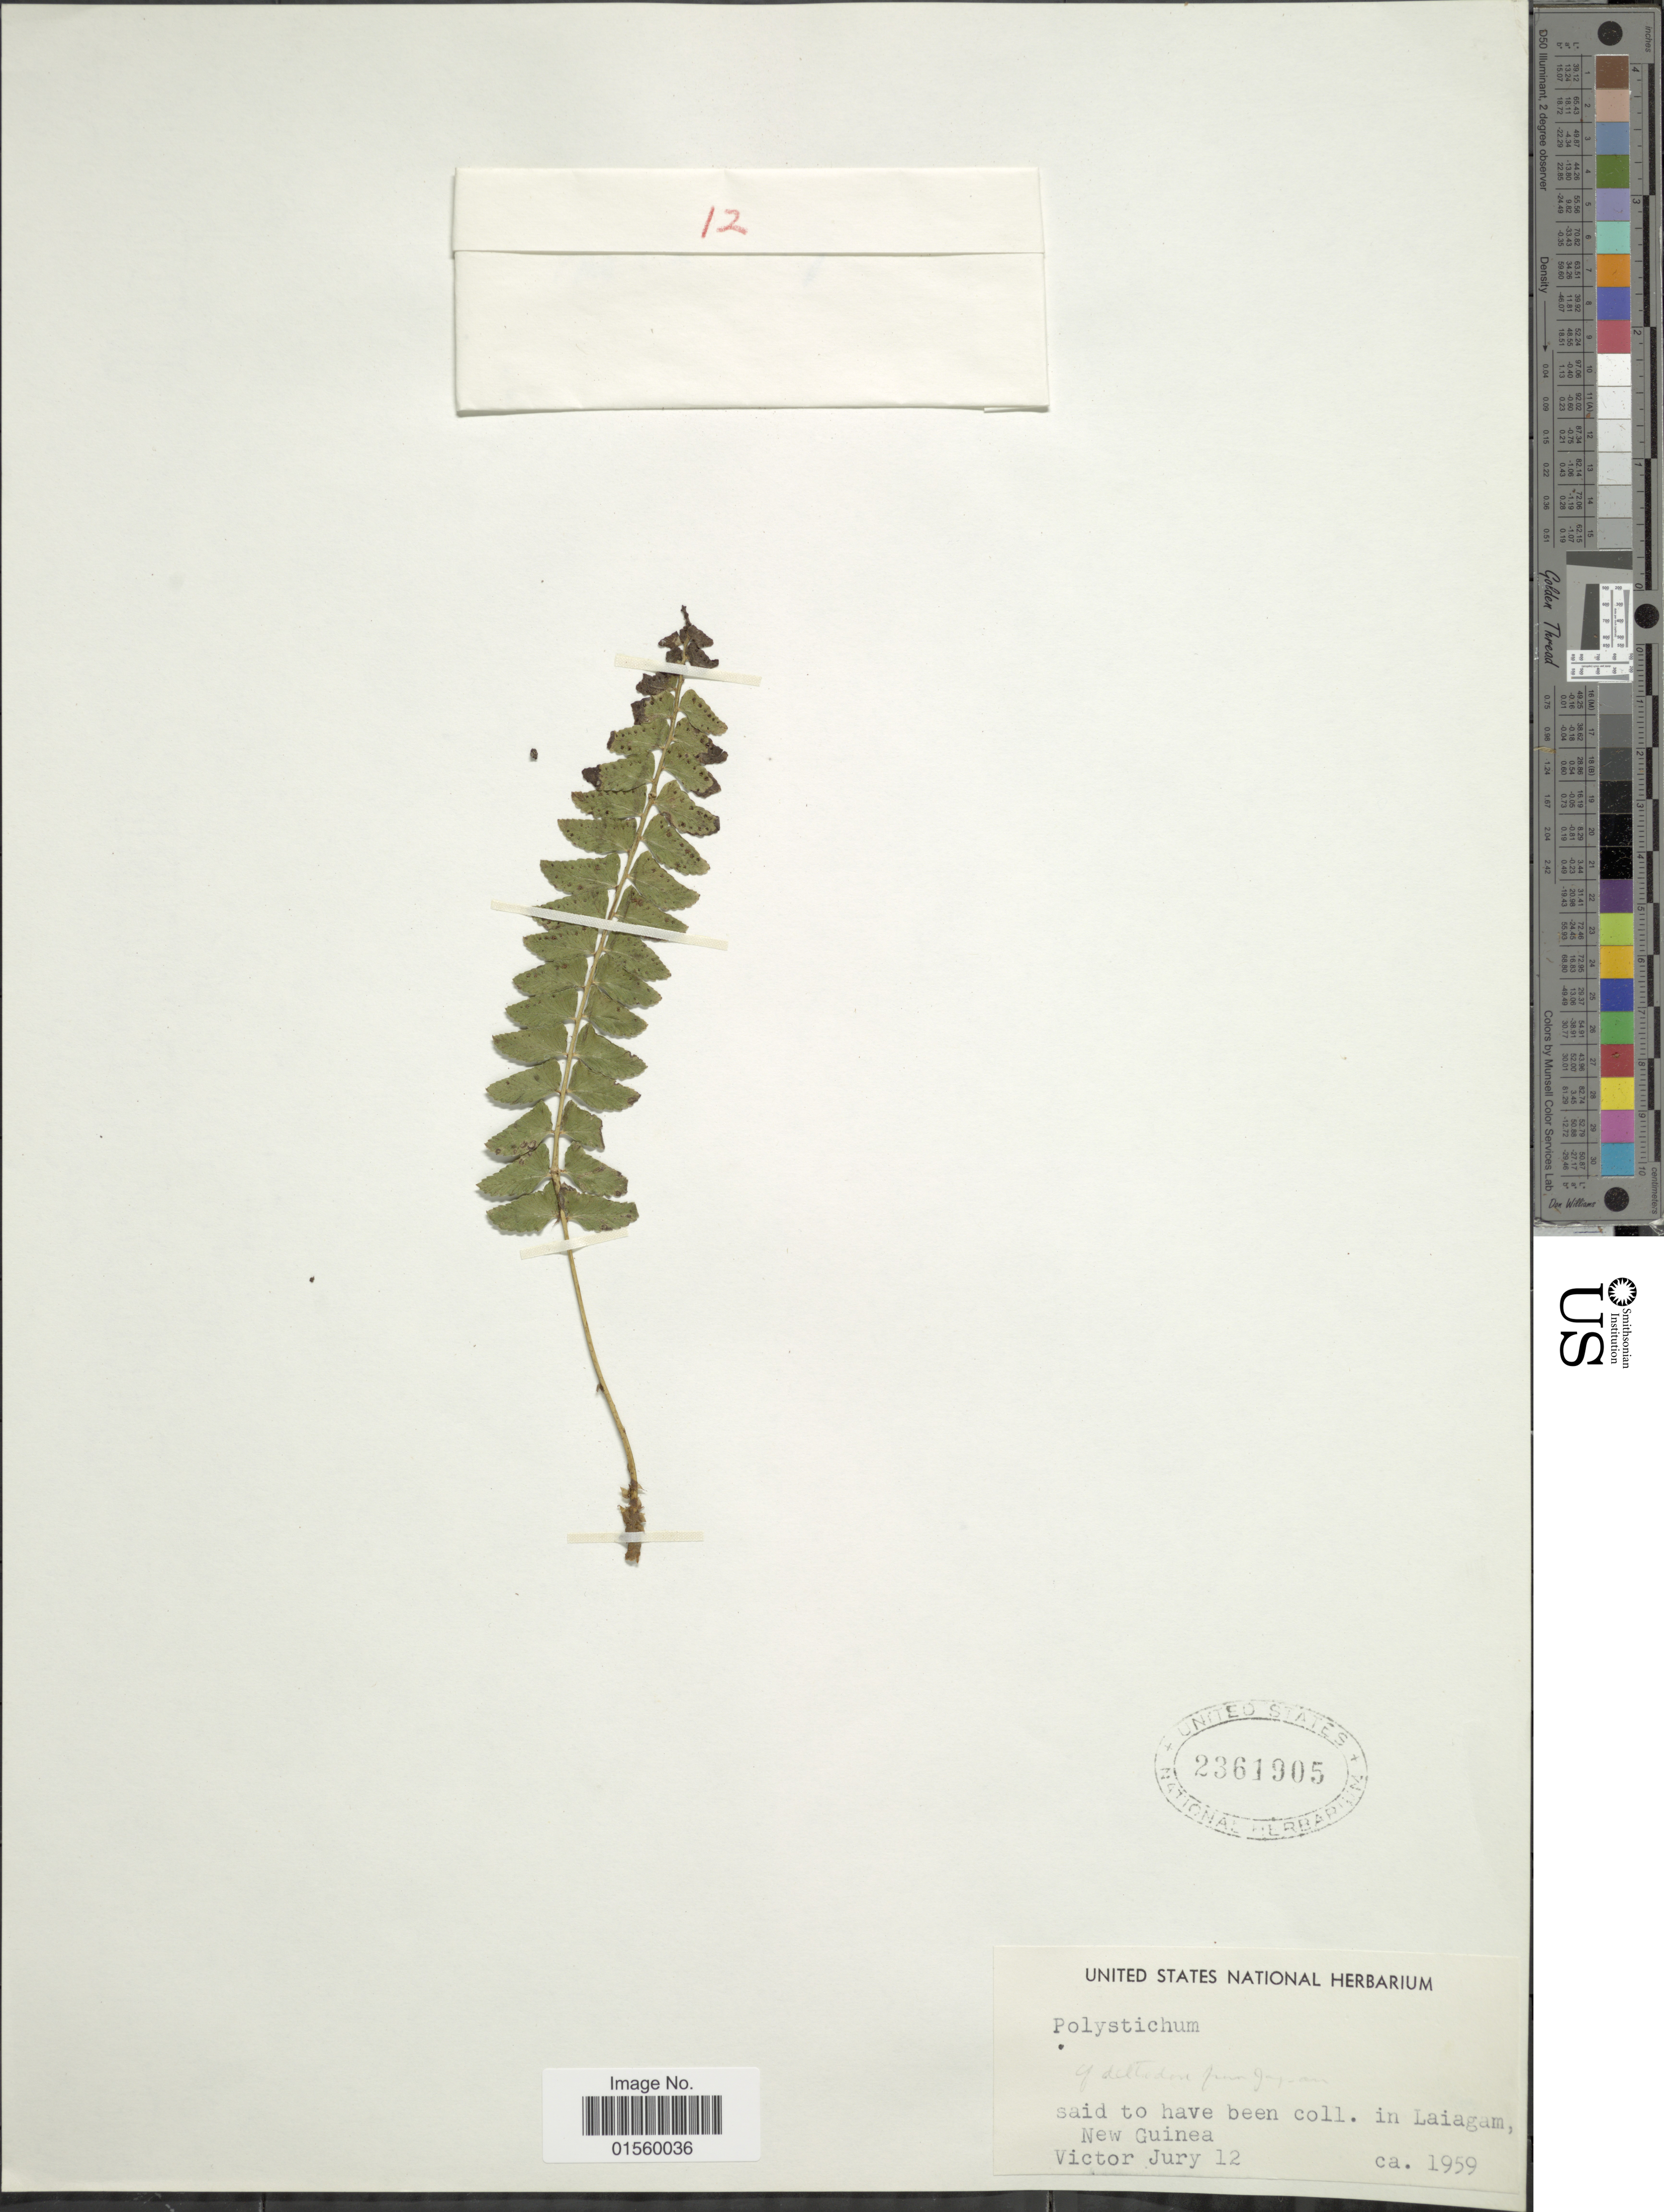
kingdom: Plantae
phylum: Tracheophyta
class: Polypodiopsida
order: Polypodiales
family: Dryopteridaceae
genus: Polystichum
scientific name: Polystichum sp.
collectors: V. Jury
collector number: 12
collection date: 1959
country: Papua New Guinea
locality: Laiagam, New Guinea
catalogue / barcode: US 2361905